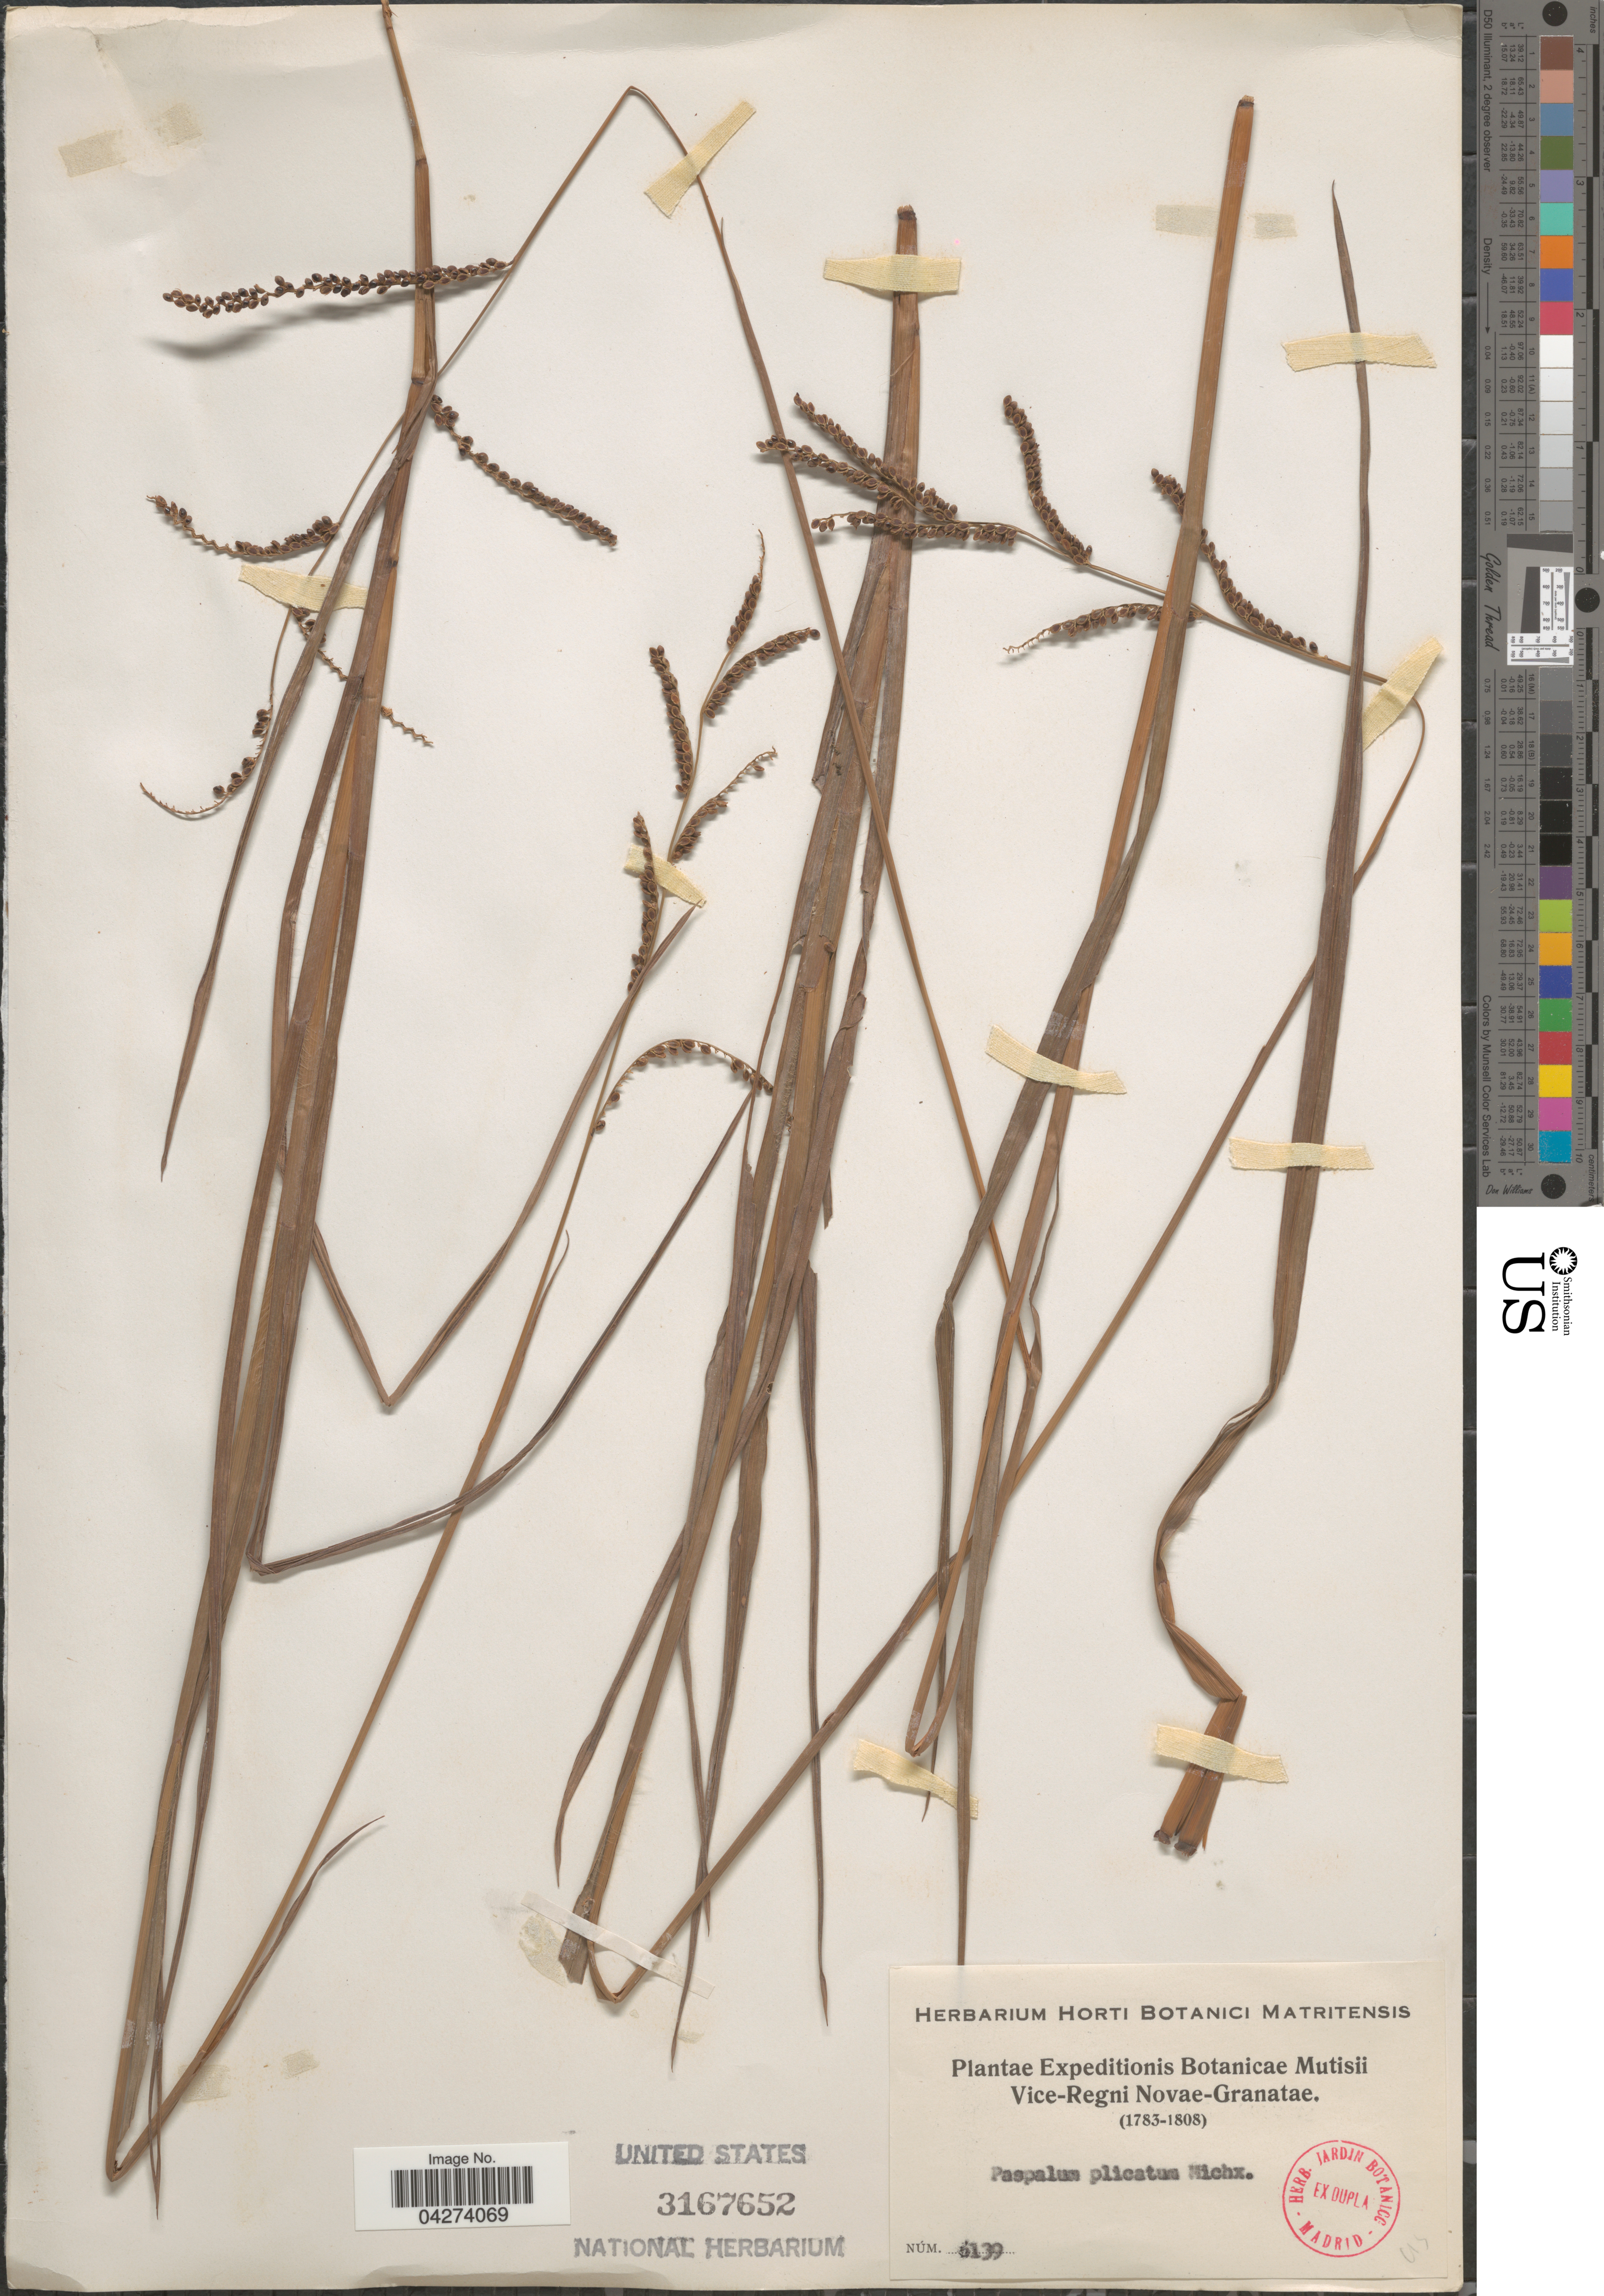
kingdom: Plantae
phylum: Tracheophyta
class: Liliopsida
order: Poales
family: Poaceae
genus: Paspalum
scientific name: Paspalum plicatulum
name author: Michx.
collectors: Expeditions Botanicae Mutisii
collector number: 6139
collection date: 1783/1808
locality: Vice-Regni Novae-Granatae.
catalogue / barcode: US 3167652